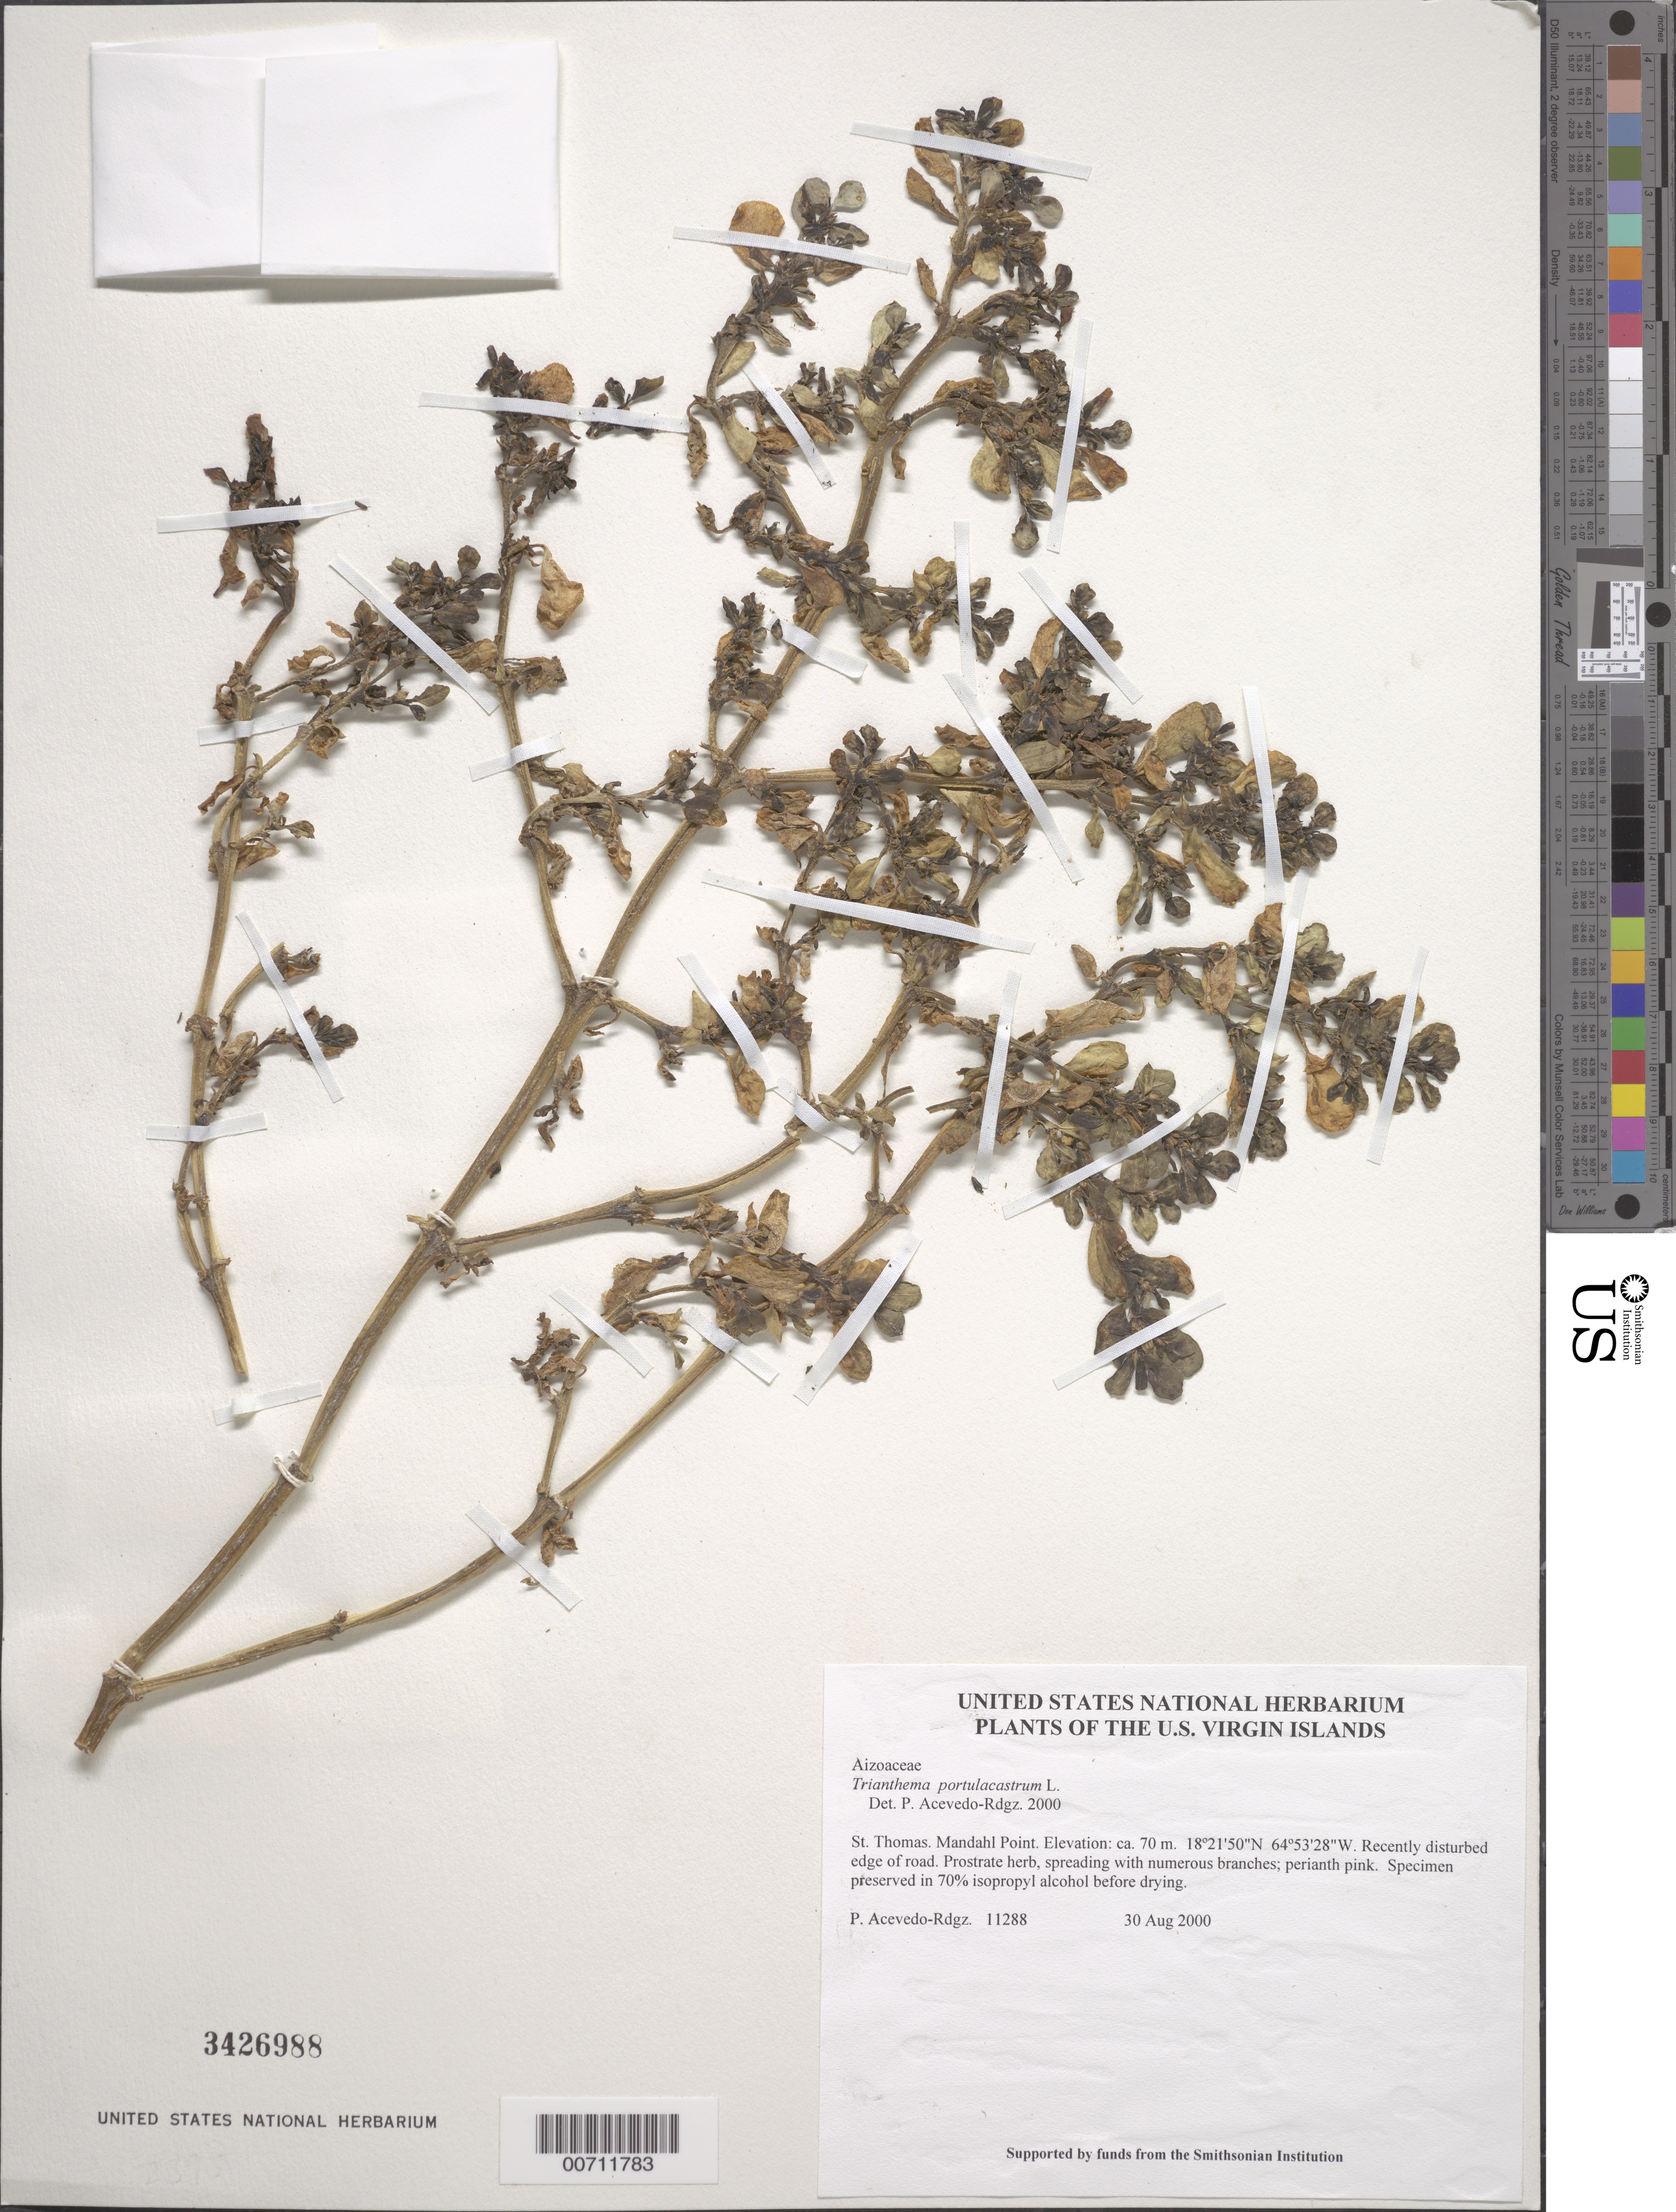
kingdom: Plantae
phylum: Tracheophyta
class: Magnoliopsida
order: Caryophyllales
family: Aizoaceae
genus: Trianthema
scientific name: Trianthema portulacastrum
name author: L.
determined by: Acevedo-Rodríguez, P., (BOT), Smithsonian Institution - National Museum of Natural History (UNITED STATES)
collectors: P. Acevedo-Rodr.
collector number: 11288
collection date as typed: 30 Aug 2000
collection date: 2000-08-30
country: U.S. Virgin Islands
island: St. Thomas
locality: Mandahl Point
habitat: Recently disturbed edge of road.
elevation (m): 70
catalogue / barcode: US 3426988